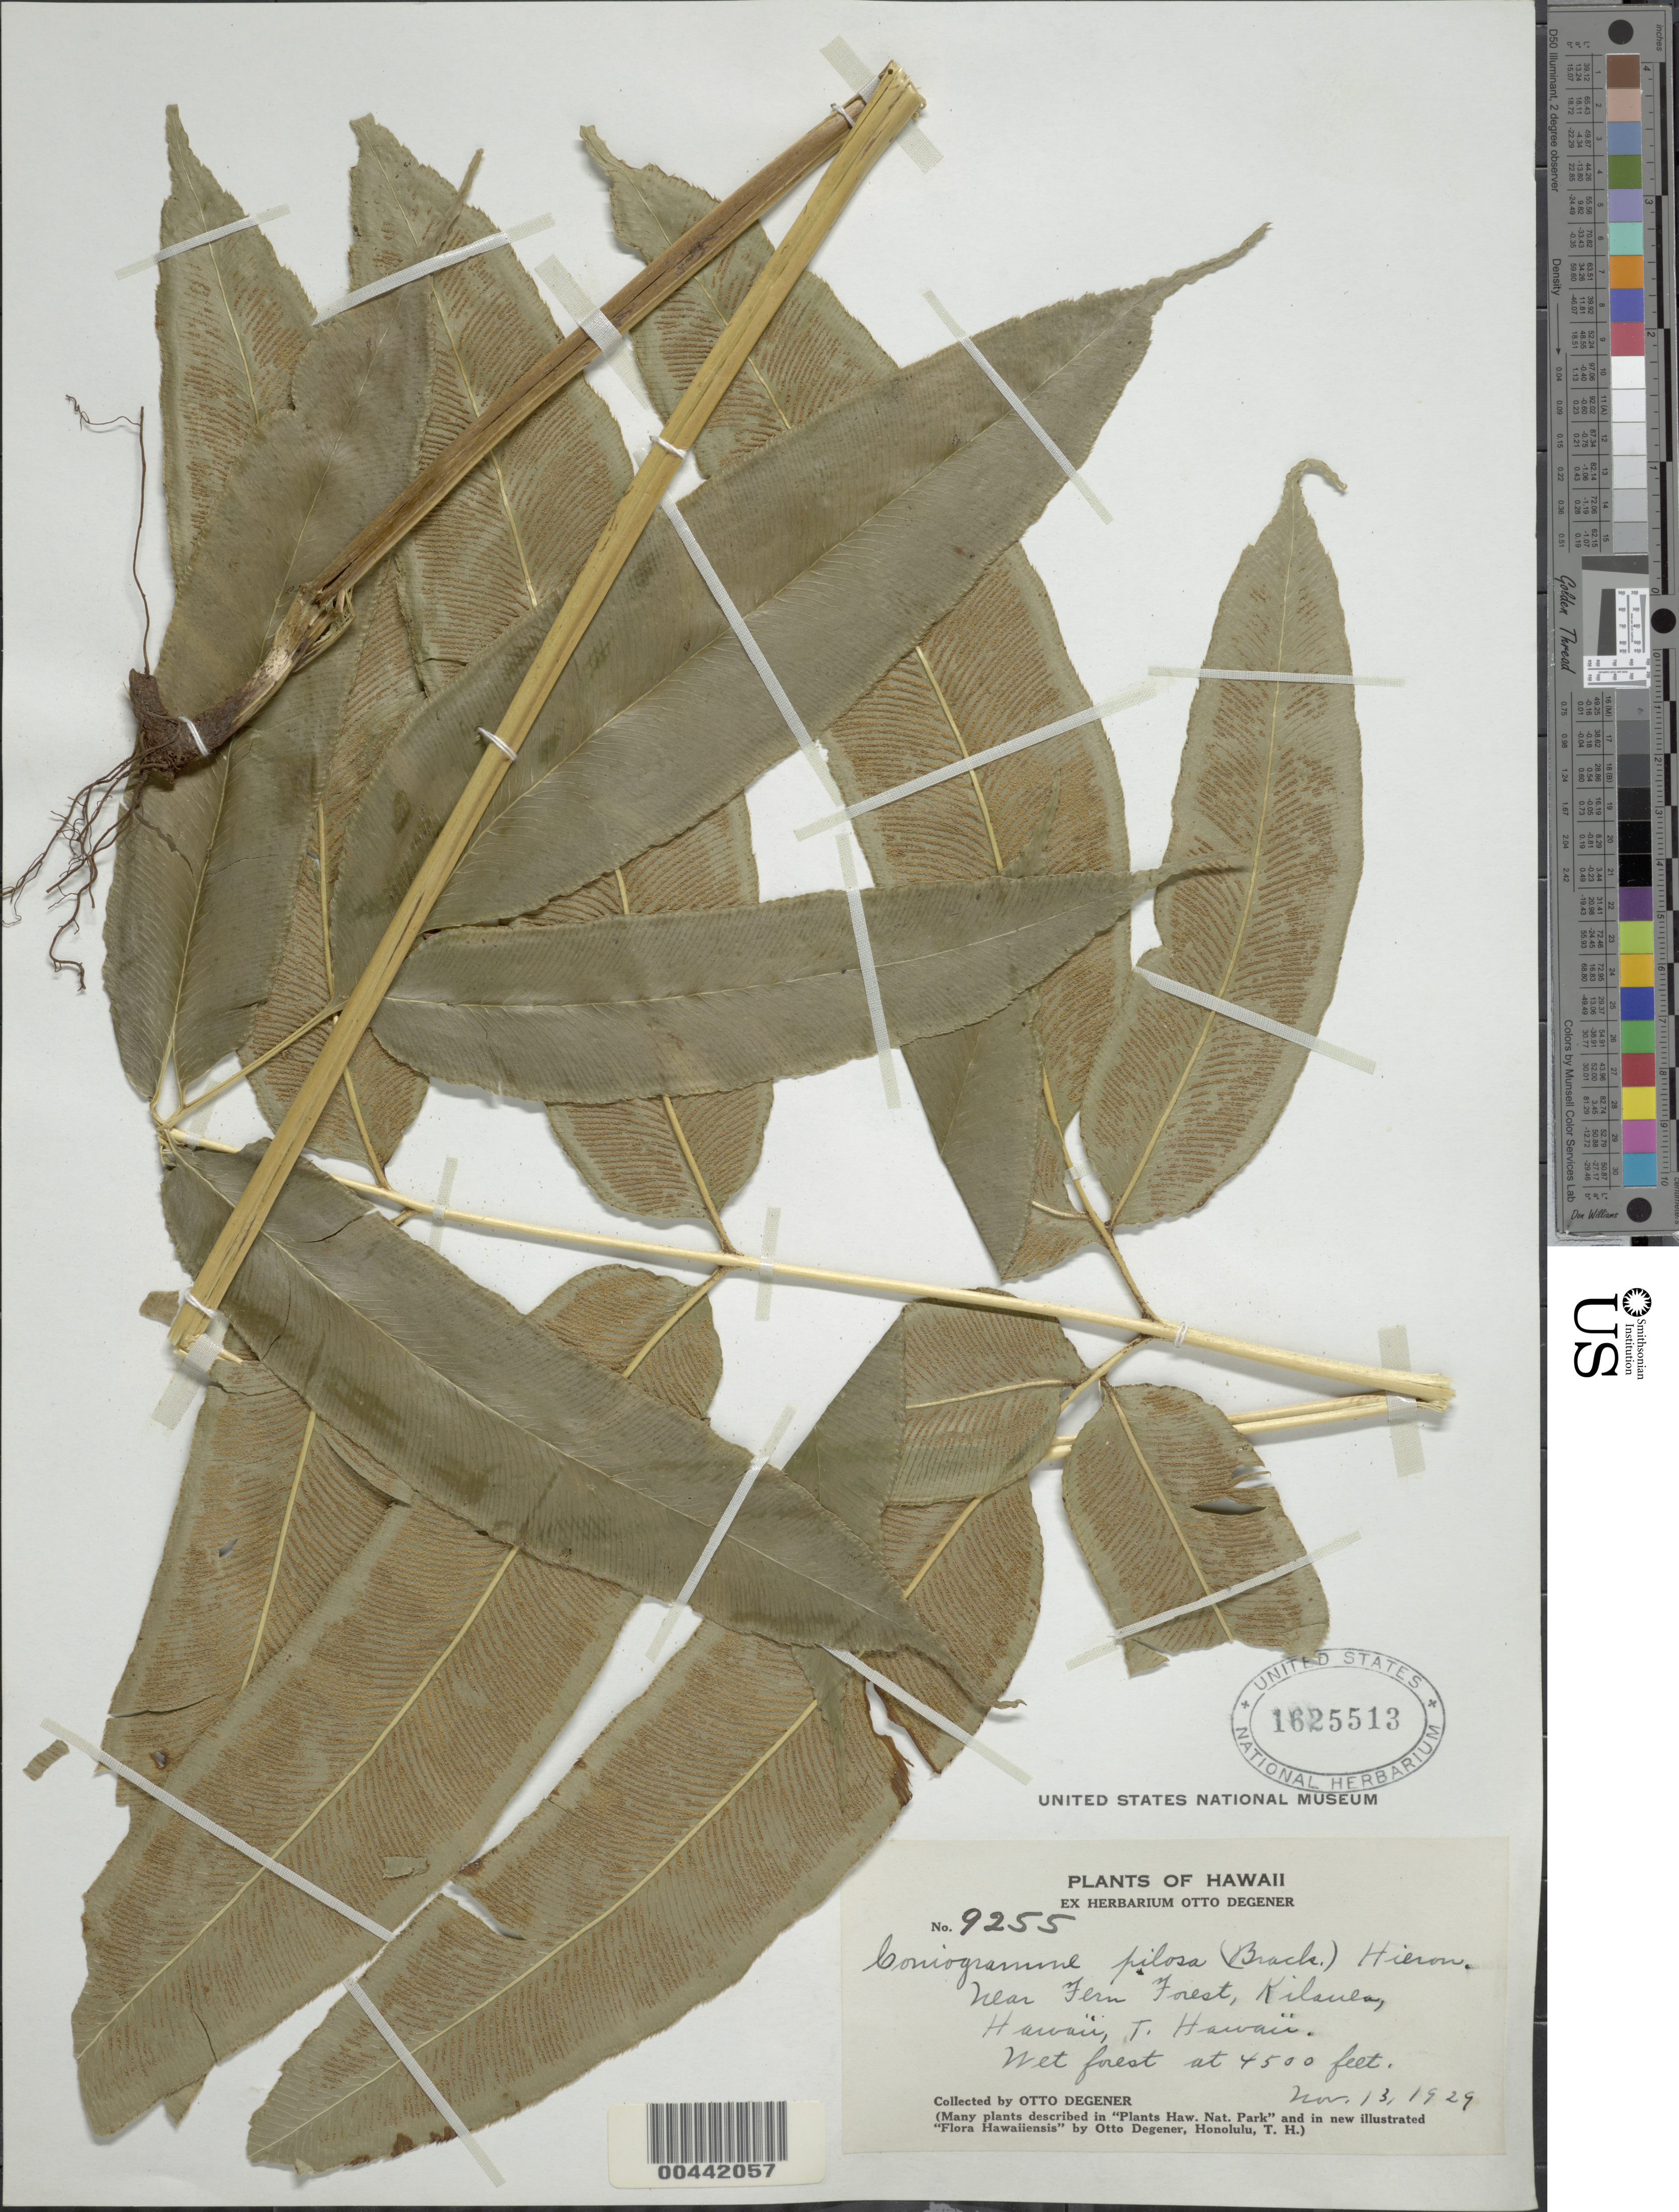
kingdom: Plantae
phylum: Tracheophyta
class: Polypodiopsida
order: Polypodiales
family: Pteridaceae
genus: Coniogramme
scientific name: Coniogramme pilosa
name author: (Brack.) Hieron.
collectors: O. Degener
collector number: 9255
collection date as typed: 13 Nov 1929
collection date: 1929-11-13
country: United States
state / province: Hawaii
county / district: Hawaii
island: Hawaii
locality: Near Fern Forest, Kilauea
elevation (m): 1372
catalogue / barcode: US 1625513